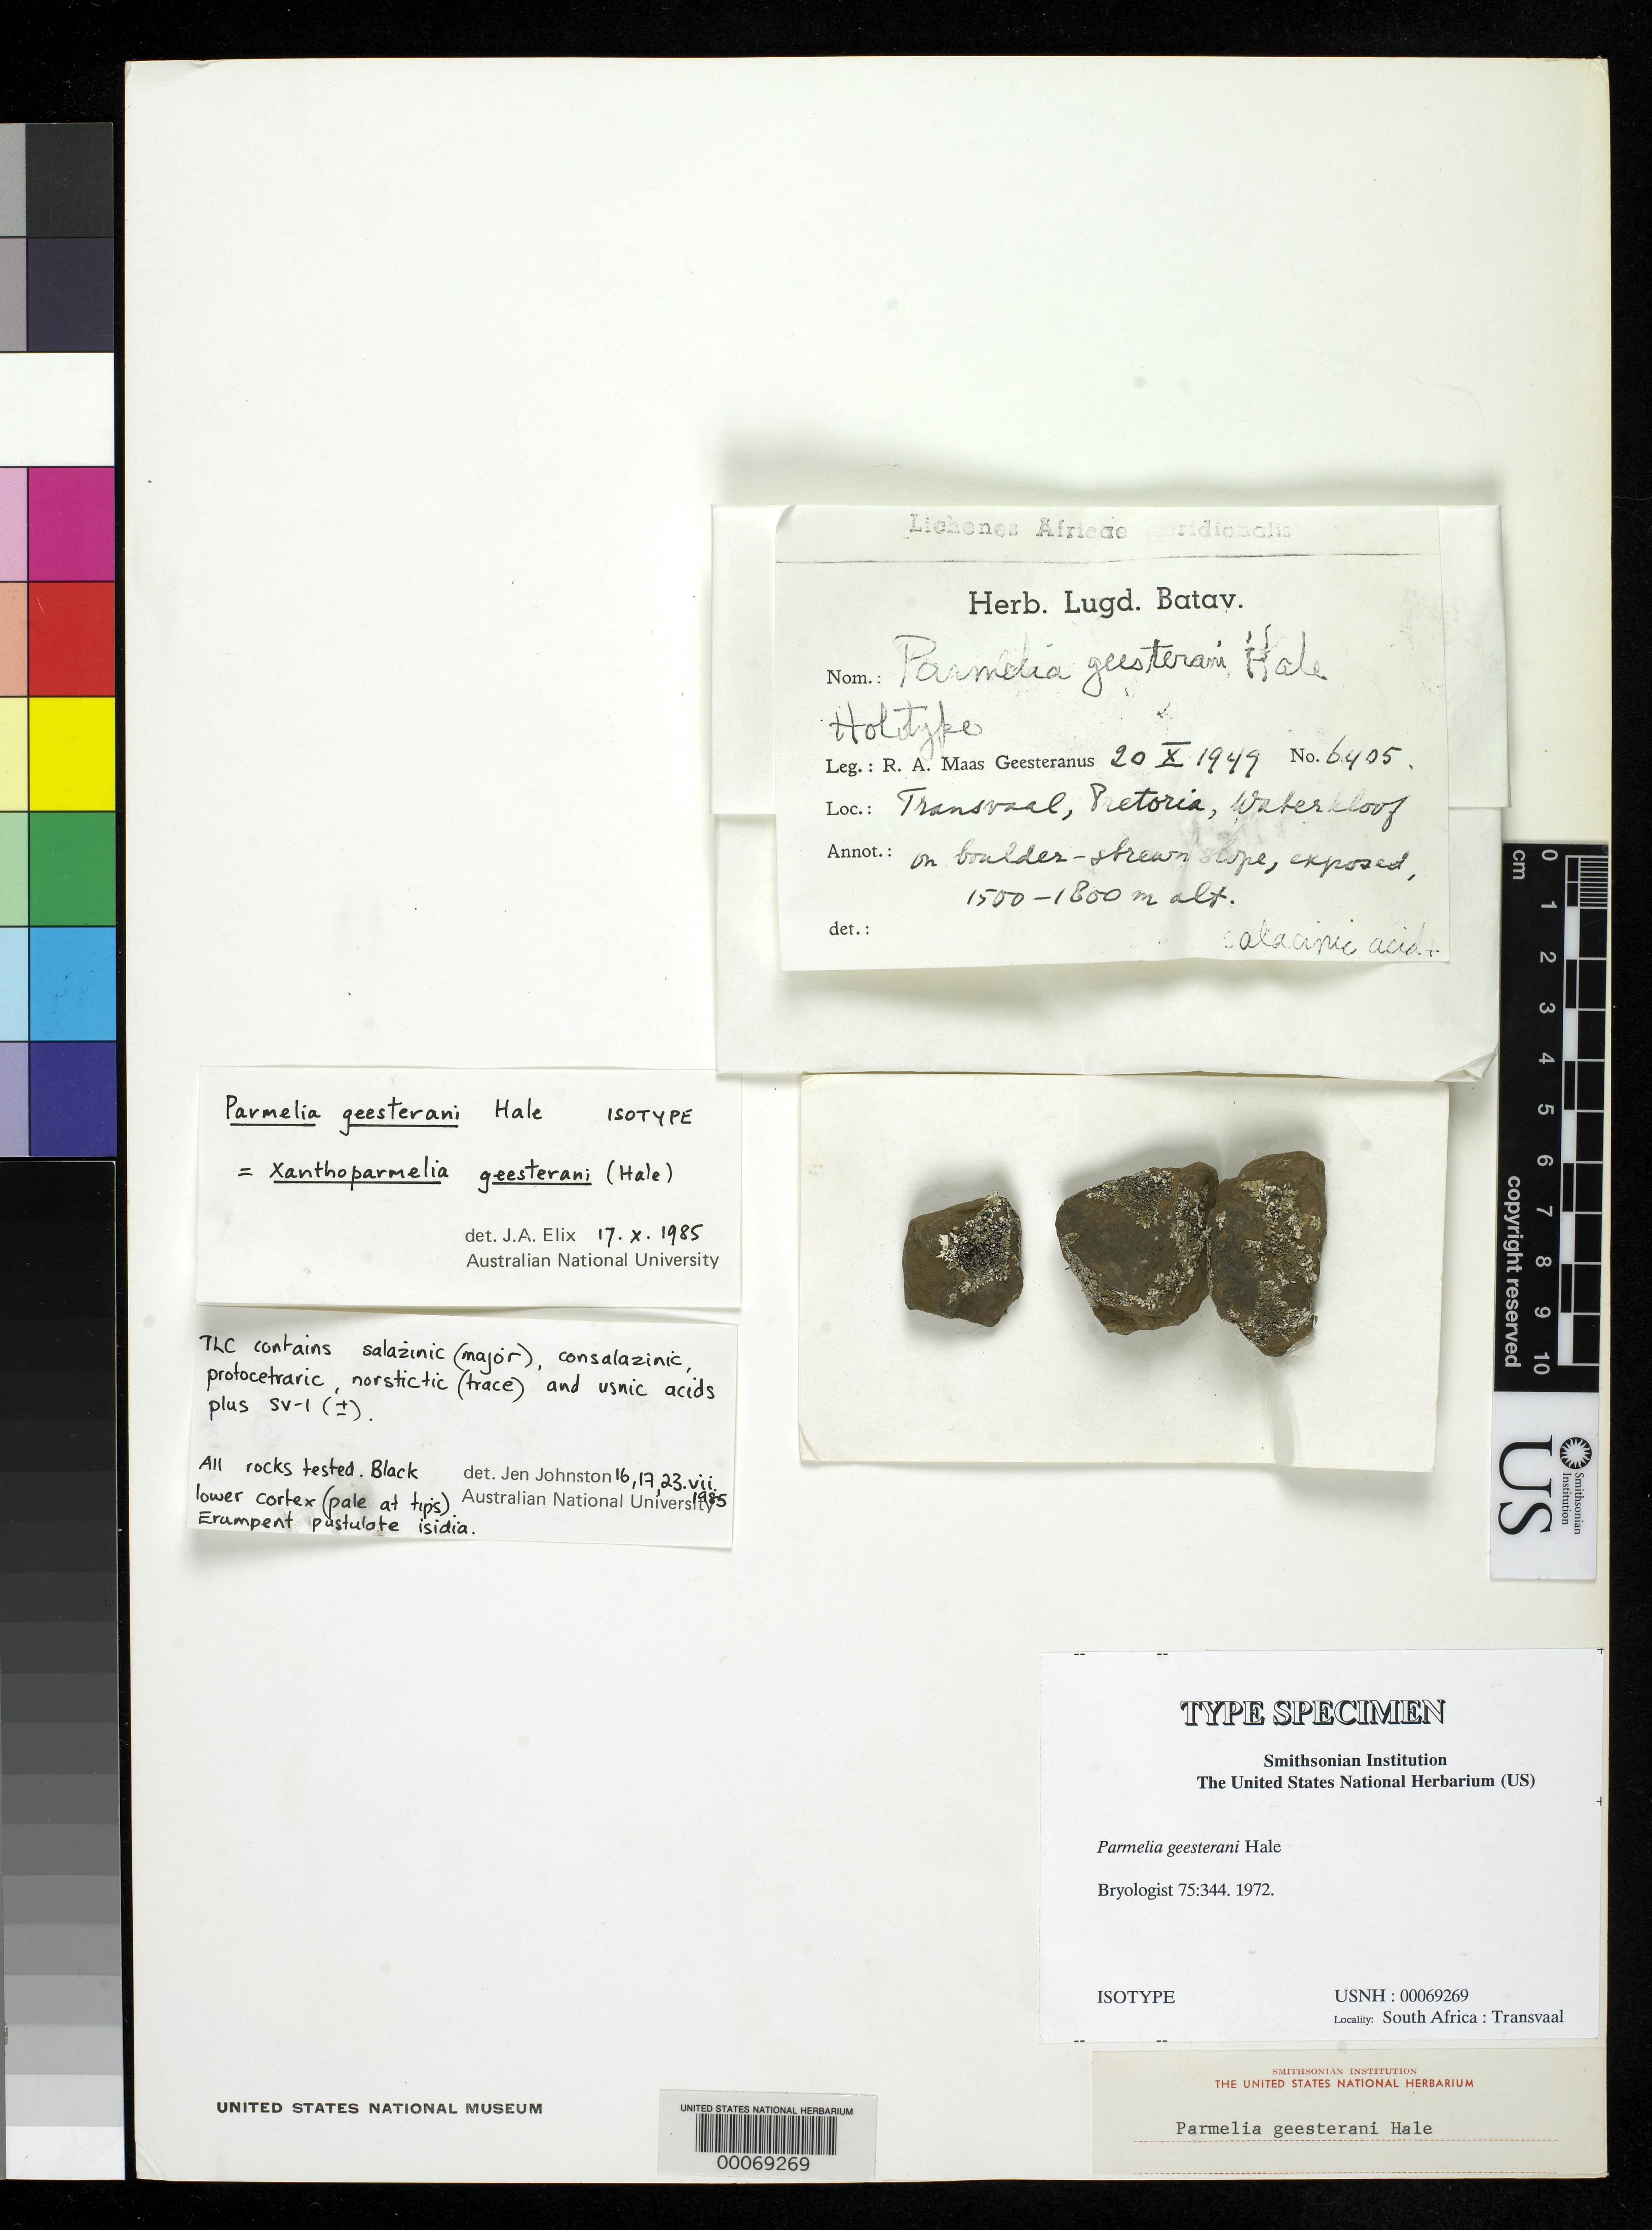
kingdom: Fungi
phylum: Ascomycota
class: Lecanoromycetes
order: Lecanorales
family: Parmeliaceae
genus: Parmelia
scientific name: Parmelia geesterani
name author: Hale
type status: Isotype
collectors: R. A. Maas Geesteranus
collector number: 6405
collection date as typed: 21 Oct 1949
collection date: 1949-10-21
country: South Africa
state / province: Gauteng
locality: Pretoria, Waterkloof. Transvaal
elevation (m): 1500